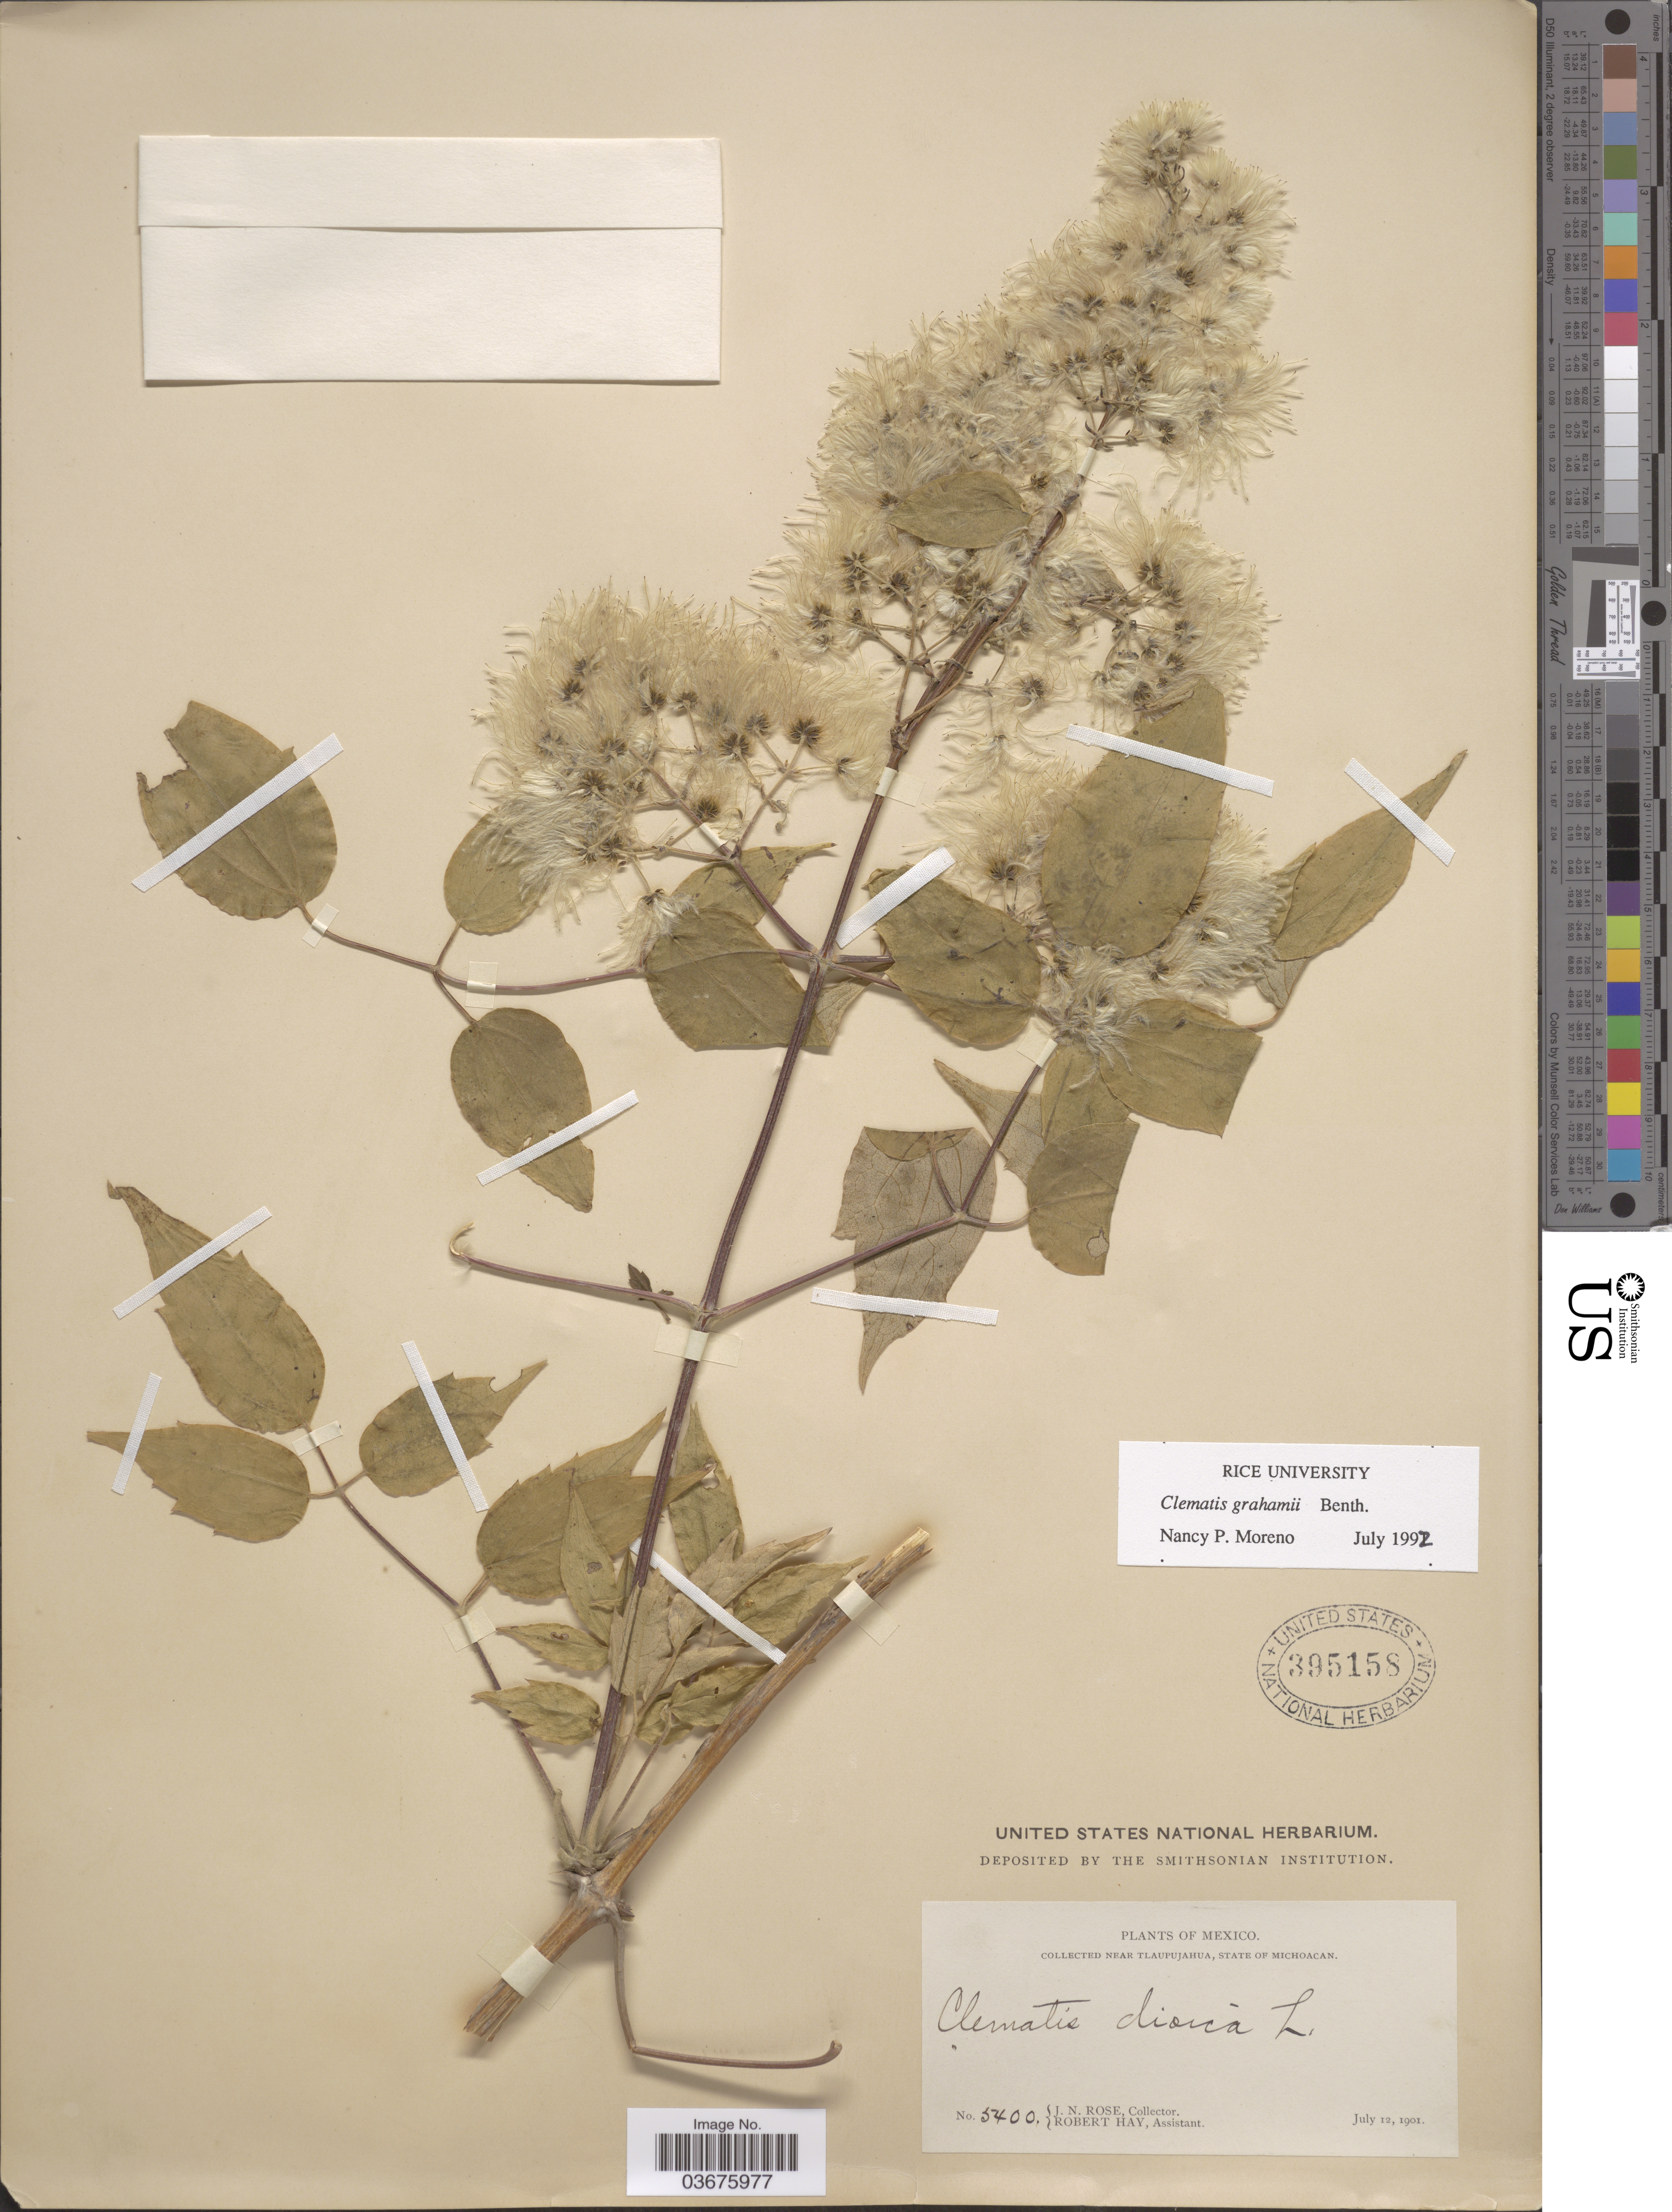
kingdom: Plantae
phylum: Tracheophyta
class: Magnoliopsida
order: Ranunculales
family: Ranunculaceae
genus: Clematis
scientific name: Clematis grahamii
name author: Benth.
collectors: J. N. Rose & R. Hay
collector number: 5400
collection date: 1901-07-12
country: Mexico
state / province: Michoacán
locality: Near Tlaupujahua.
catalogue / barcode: US 395158